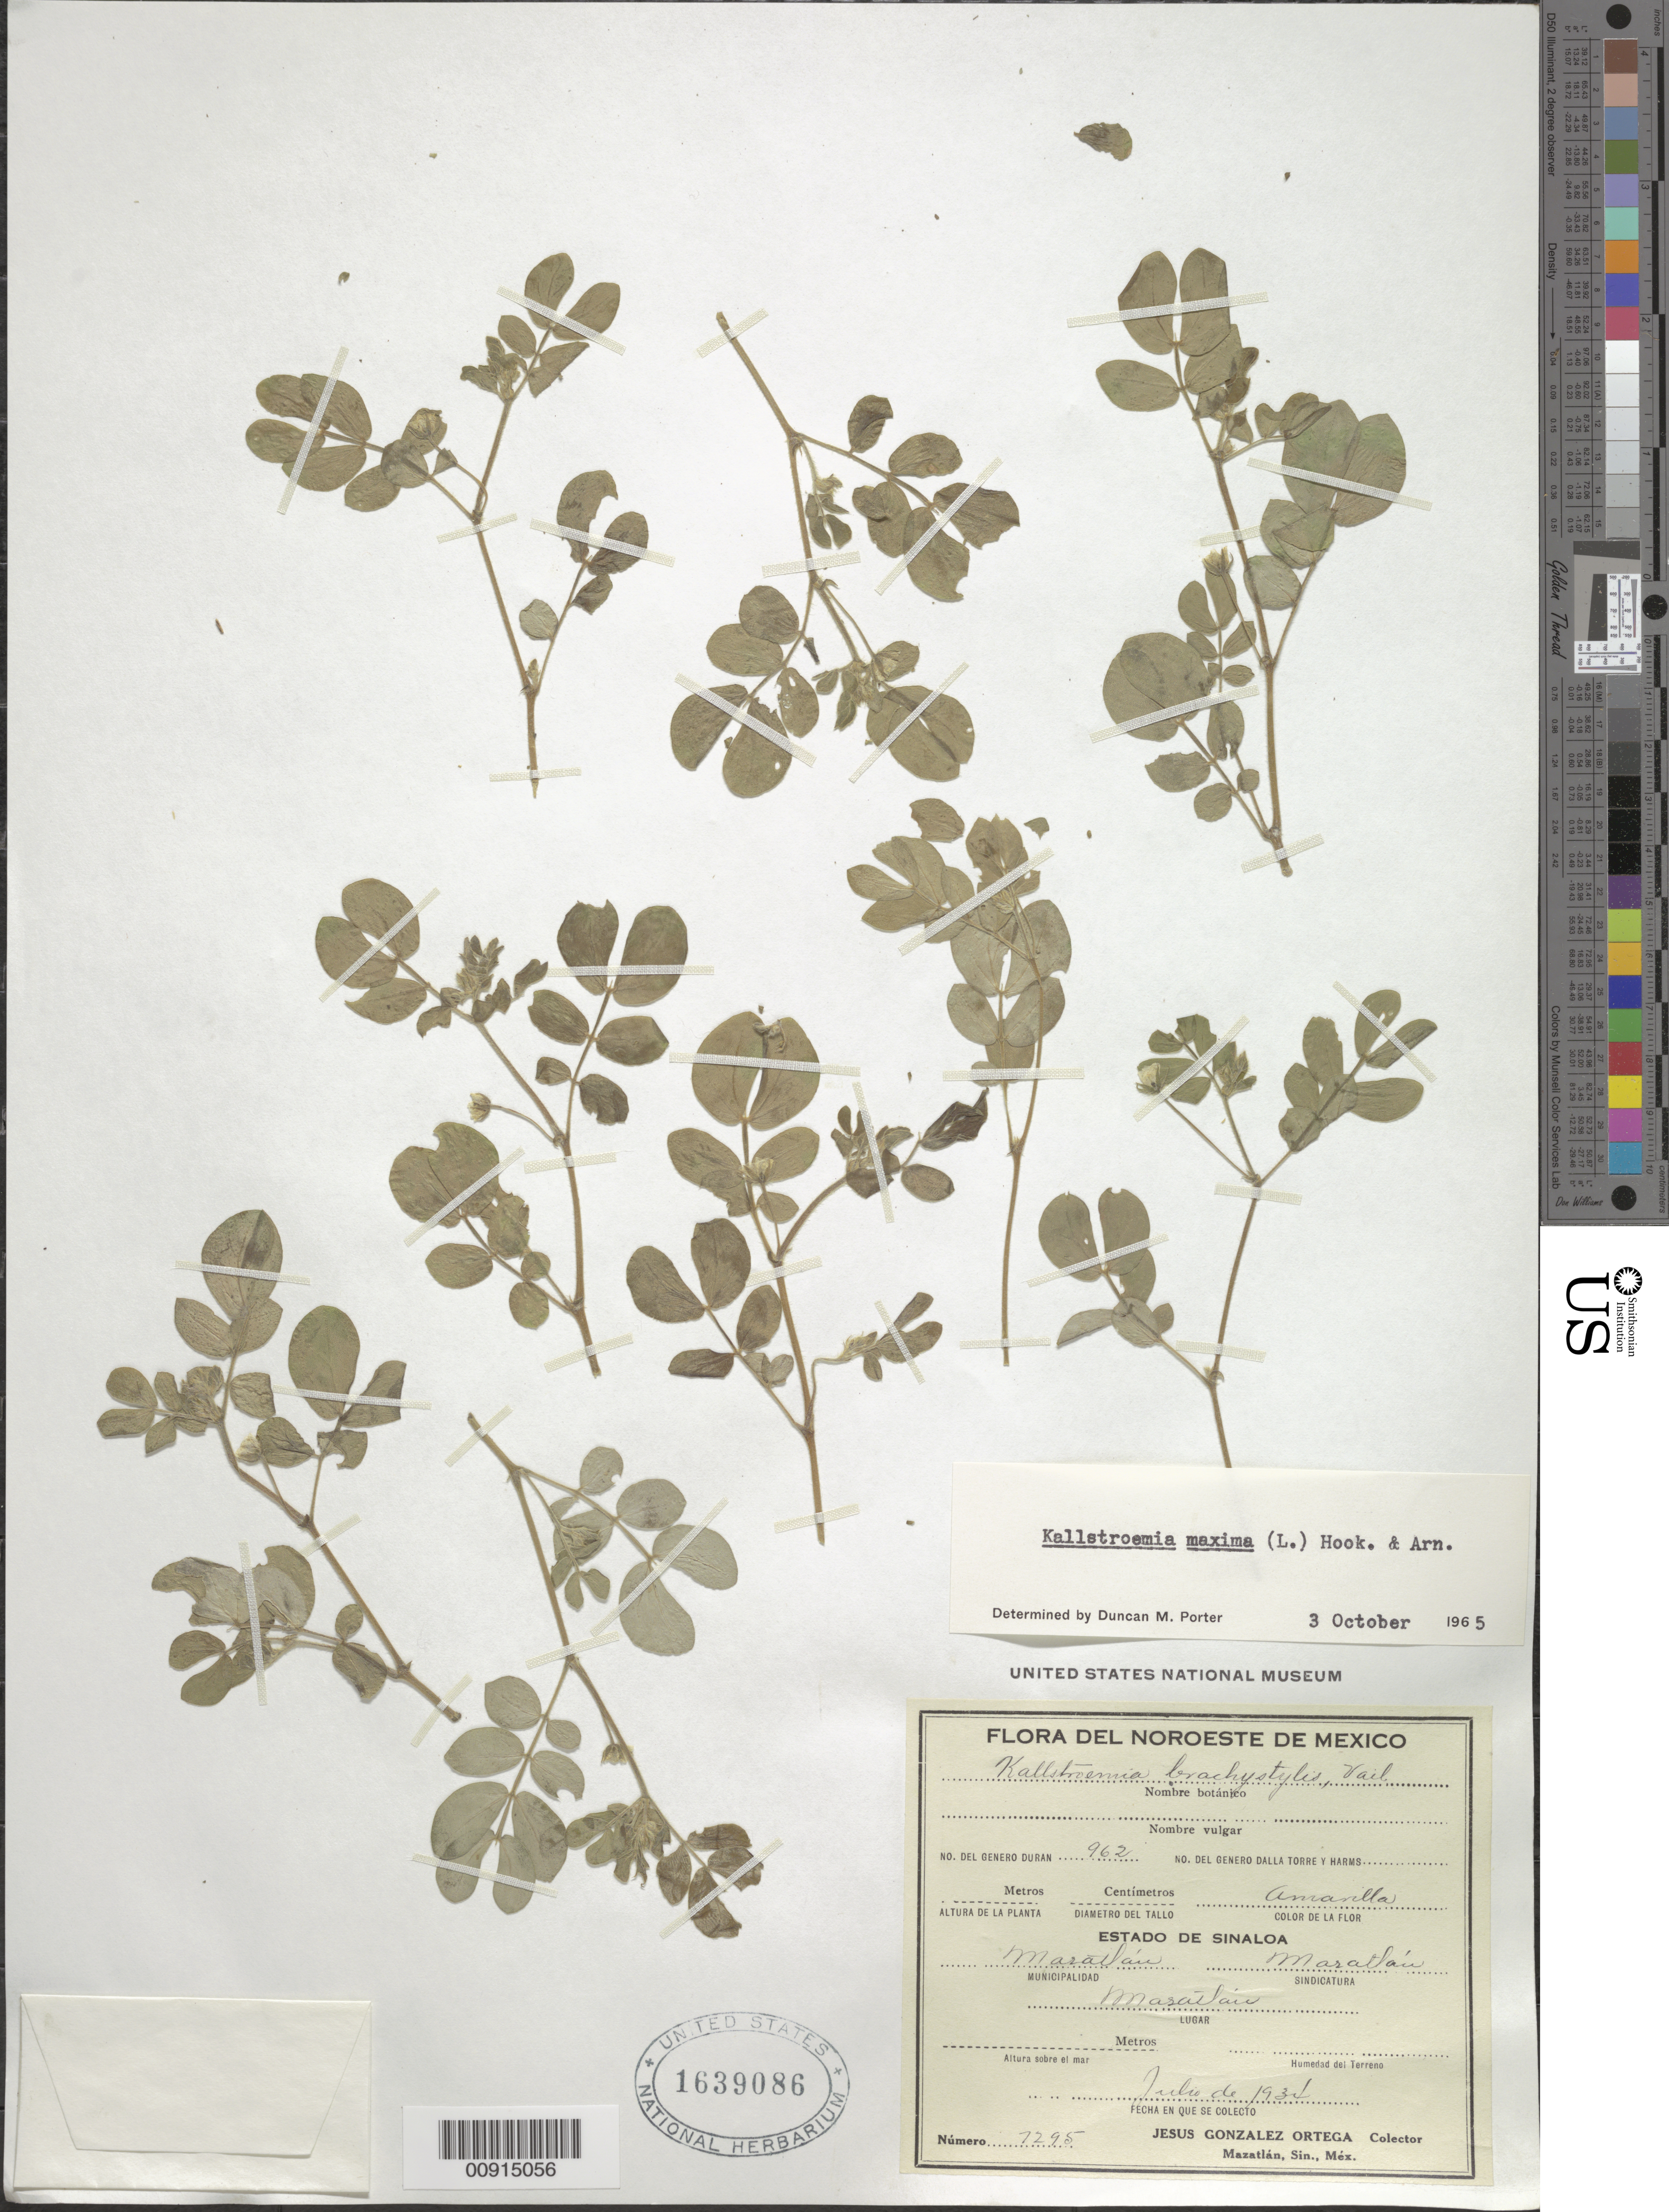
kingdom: Plantae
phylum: Tracheophyta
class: Magnoliopsida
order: Zygophyllales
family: Zygophyllaceae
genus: Kallstroemia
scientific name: Kallstroemia maxima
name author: (L.) Hook. & Arn.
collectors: J. Ortega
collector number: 7295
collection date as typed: Jul 1934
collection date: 1934-07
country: Mexico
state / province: Sinaloa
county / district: Mazatlán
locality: Mazatlán, Municipalidad Mazatlán, Sindicatura Mazatlán, Estado de Sinaloa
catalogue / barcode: US 1639086